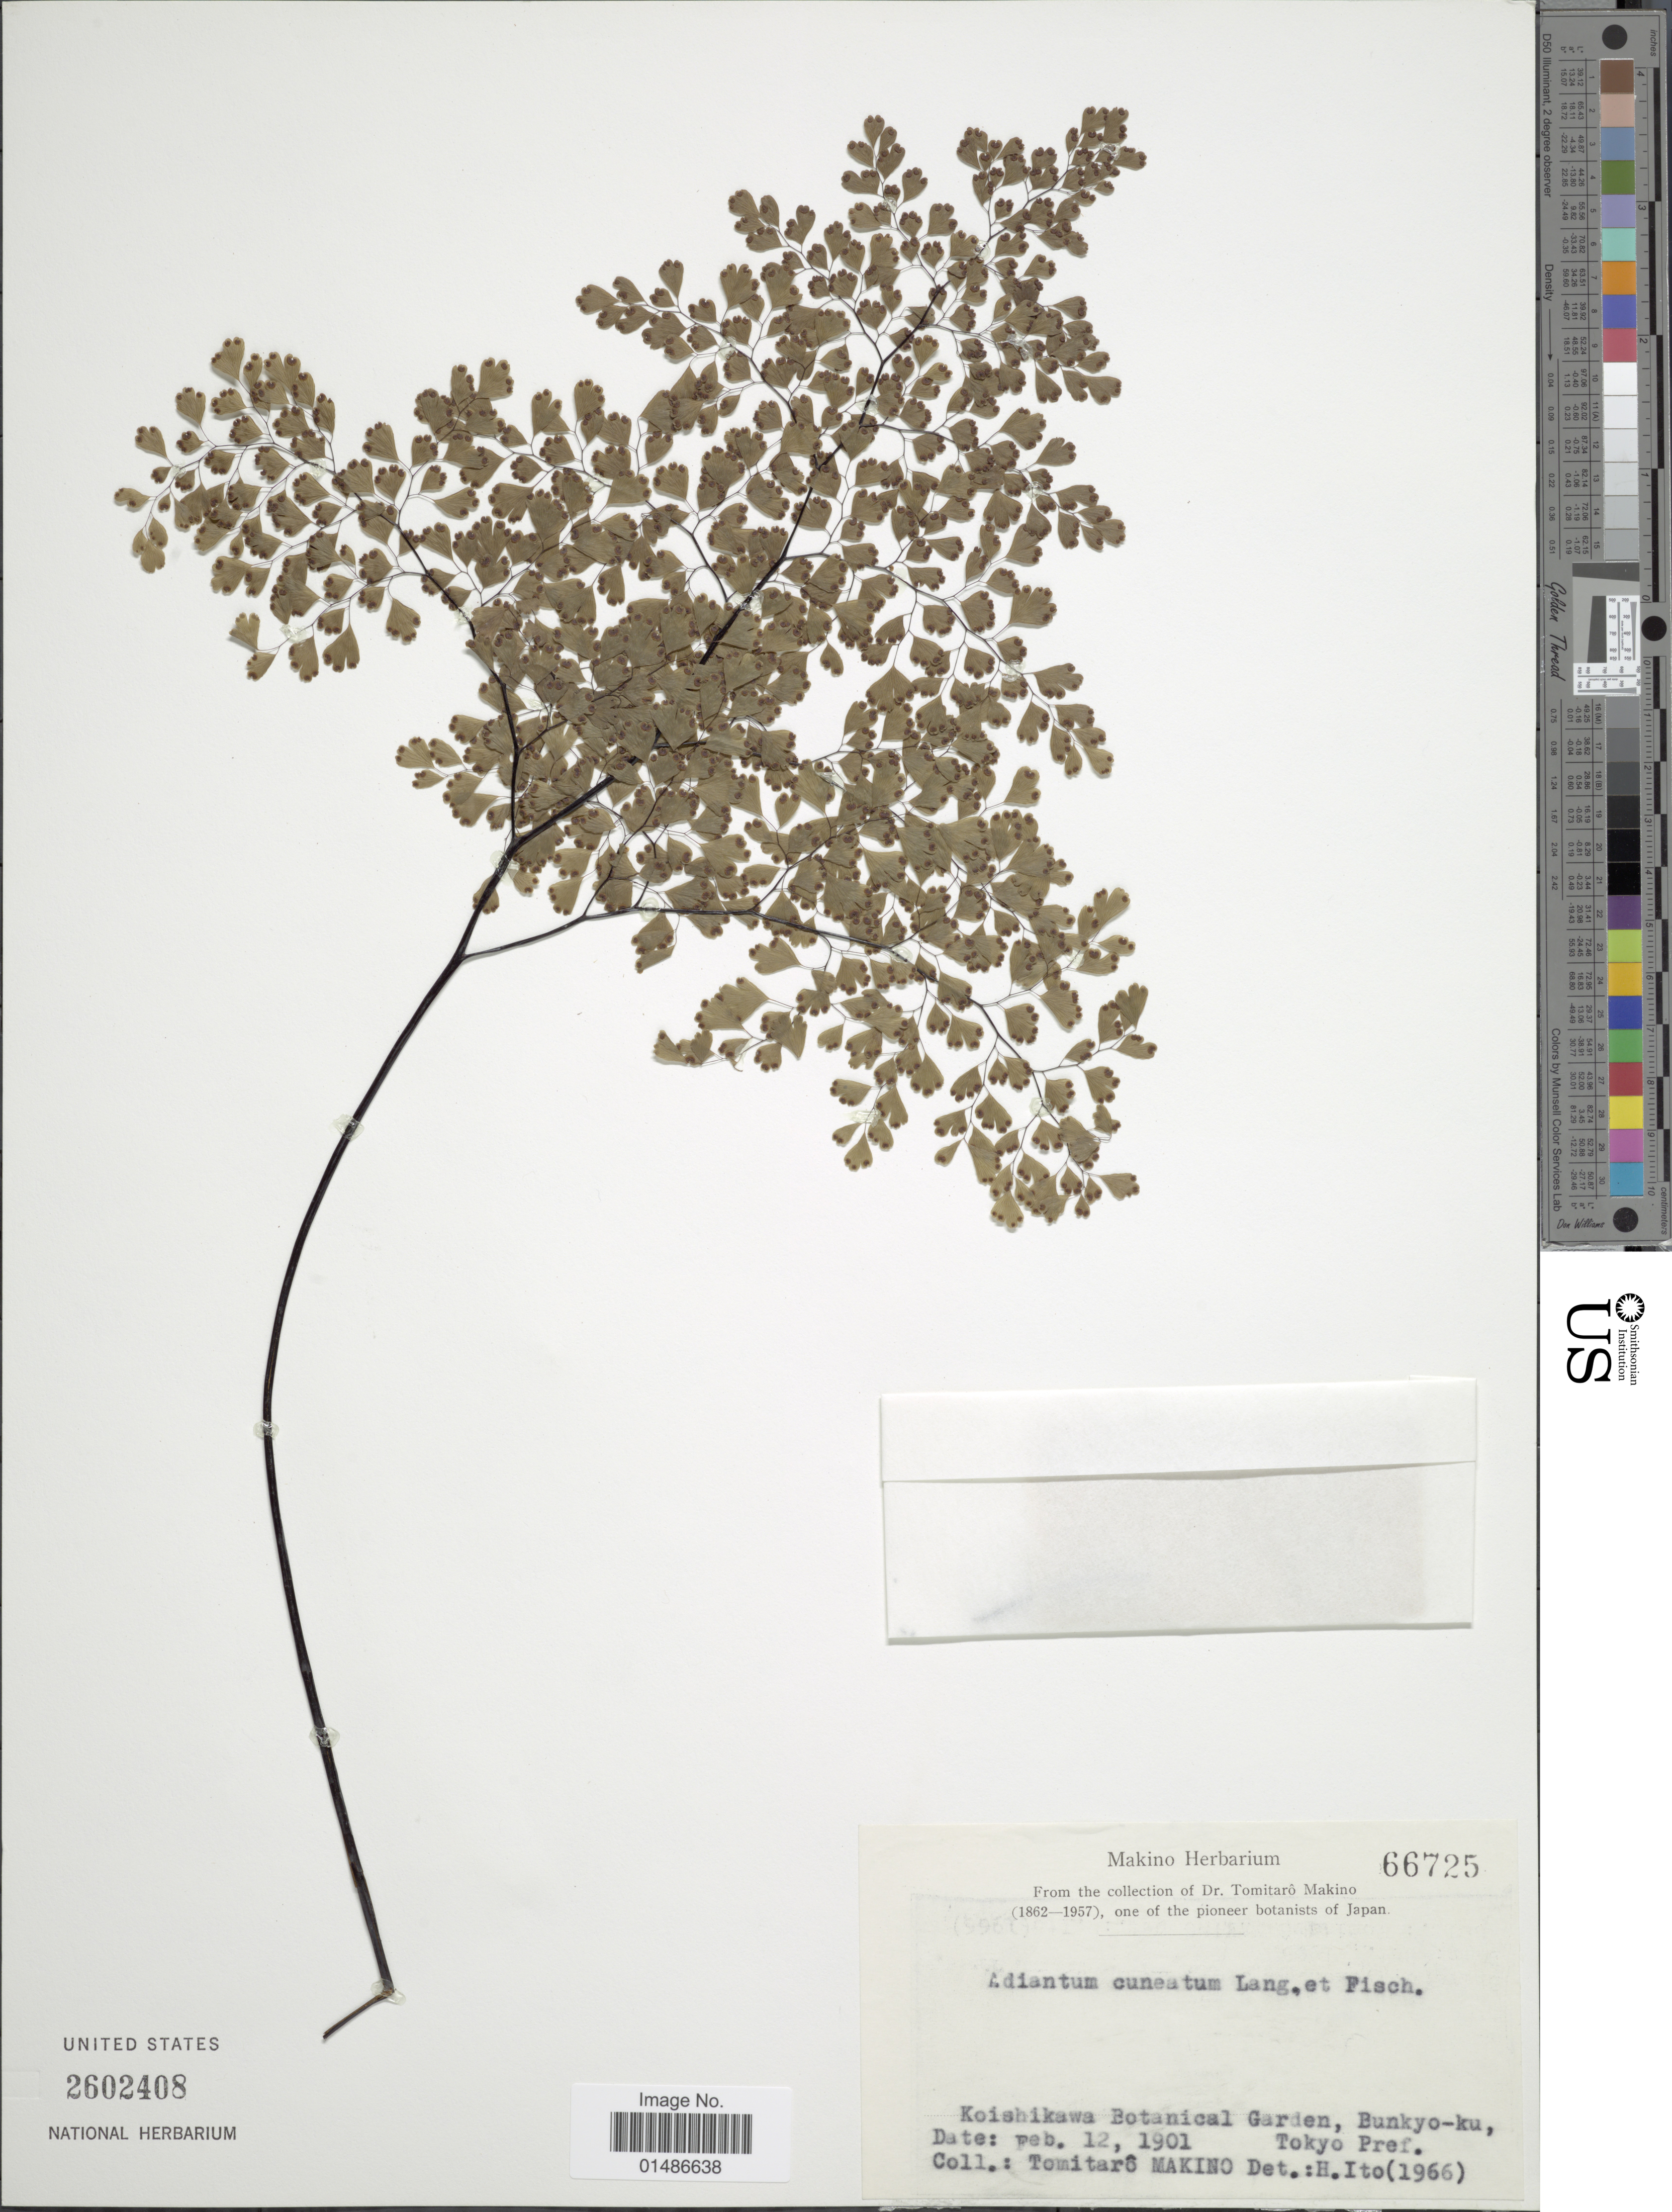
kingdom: Plantae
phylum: Tracheophyta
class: Polypodiopsida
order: Polypodiales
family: Pteridaceae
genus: Adiantum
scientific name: Adiantum raddianum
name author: C. Presl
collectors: T. Makino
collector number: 66725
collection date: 1901-02-12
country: Japan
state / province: Tokyo, Federal City of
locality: Koishikawa Botanical Garden, Bunkyo-ku, Tokyo Pref.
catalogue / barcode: US 2602408